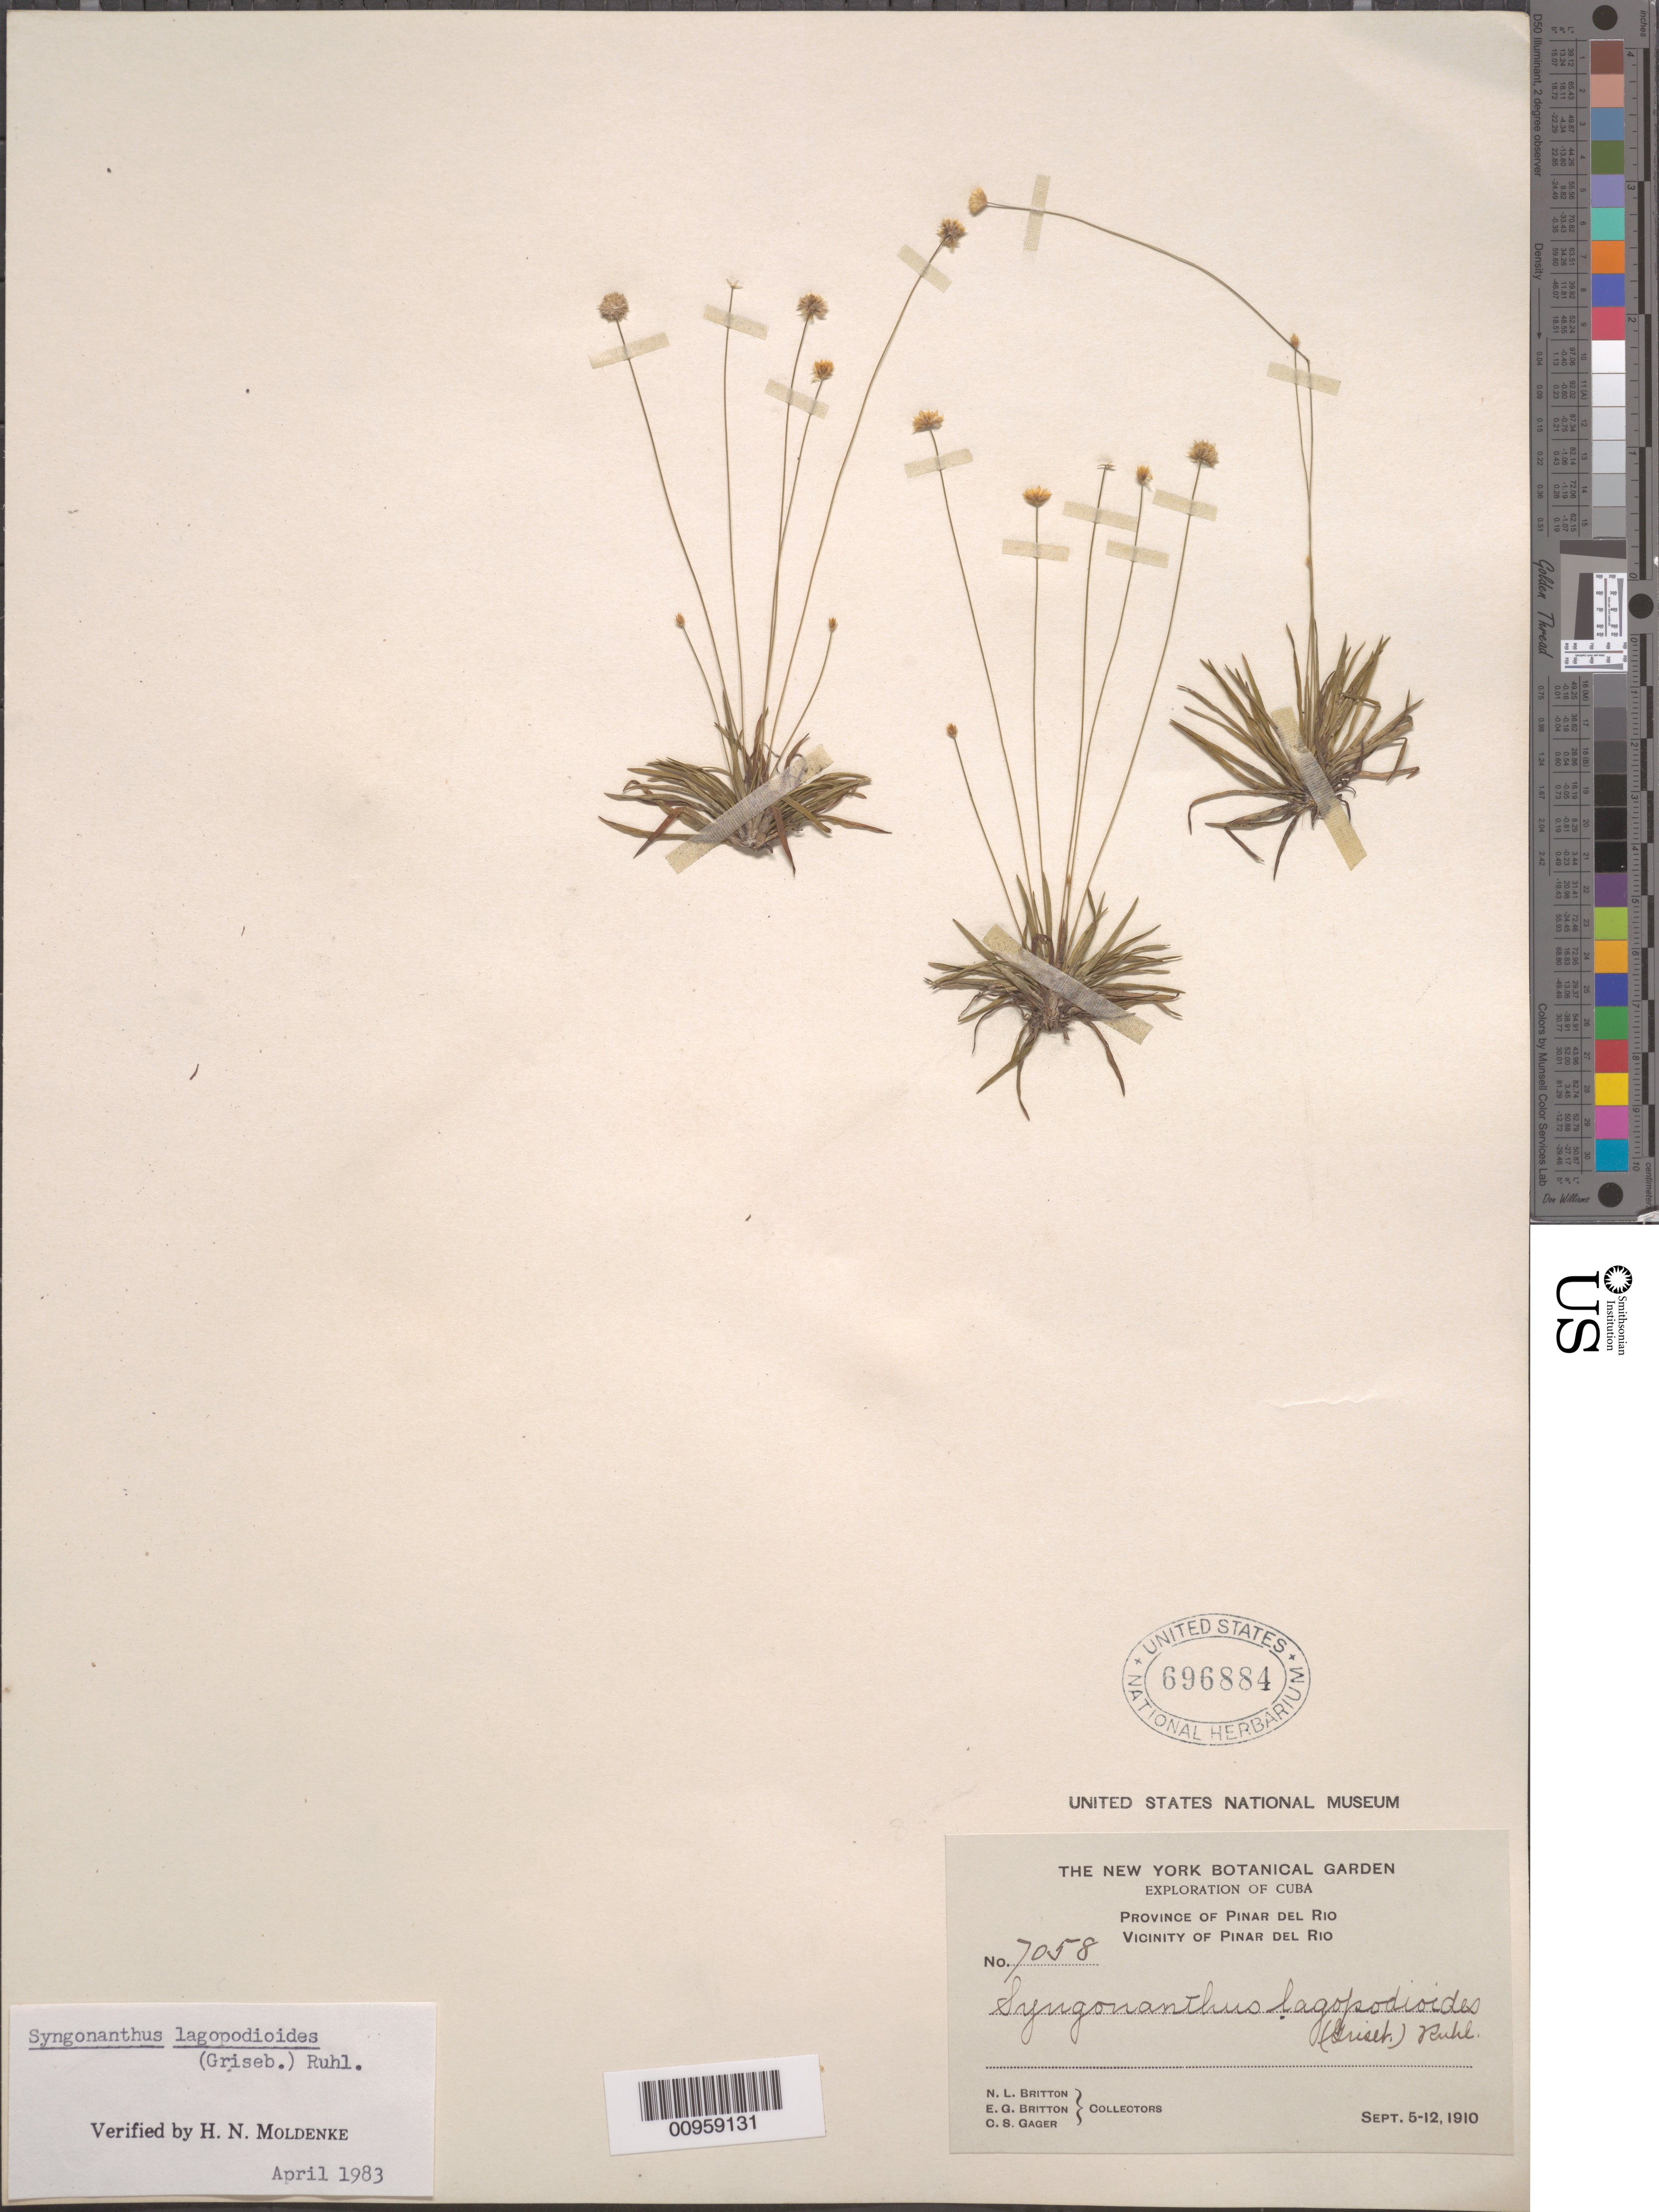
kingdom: Plantae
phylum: Tracheophyta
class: Liliopsida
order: Poales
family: Eriocaulaceae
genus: Syngonanthus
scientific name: Syngonanthus lagopodioides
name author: (Griseb.) Ruhland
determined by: Moldenke, H. N.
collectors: N. Britton, E. G. Britton & C. Gager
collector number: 7058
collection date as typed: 05 Sep 1910 to 12 Sep 1910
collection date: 1910-09-05/1910-09-12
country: Cuba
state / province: Pinar del Rio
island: Cuba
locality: Vicinity of Pinar del Rio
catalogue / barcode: US 696884